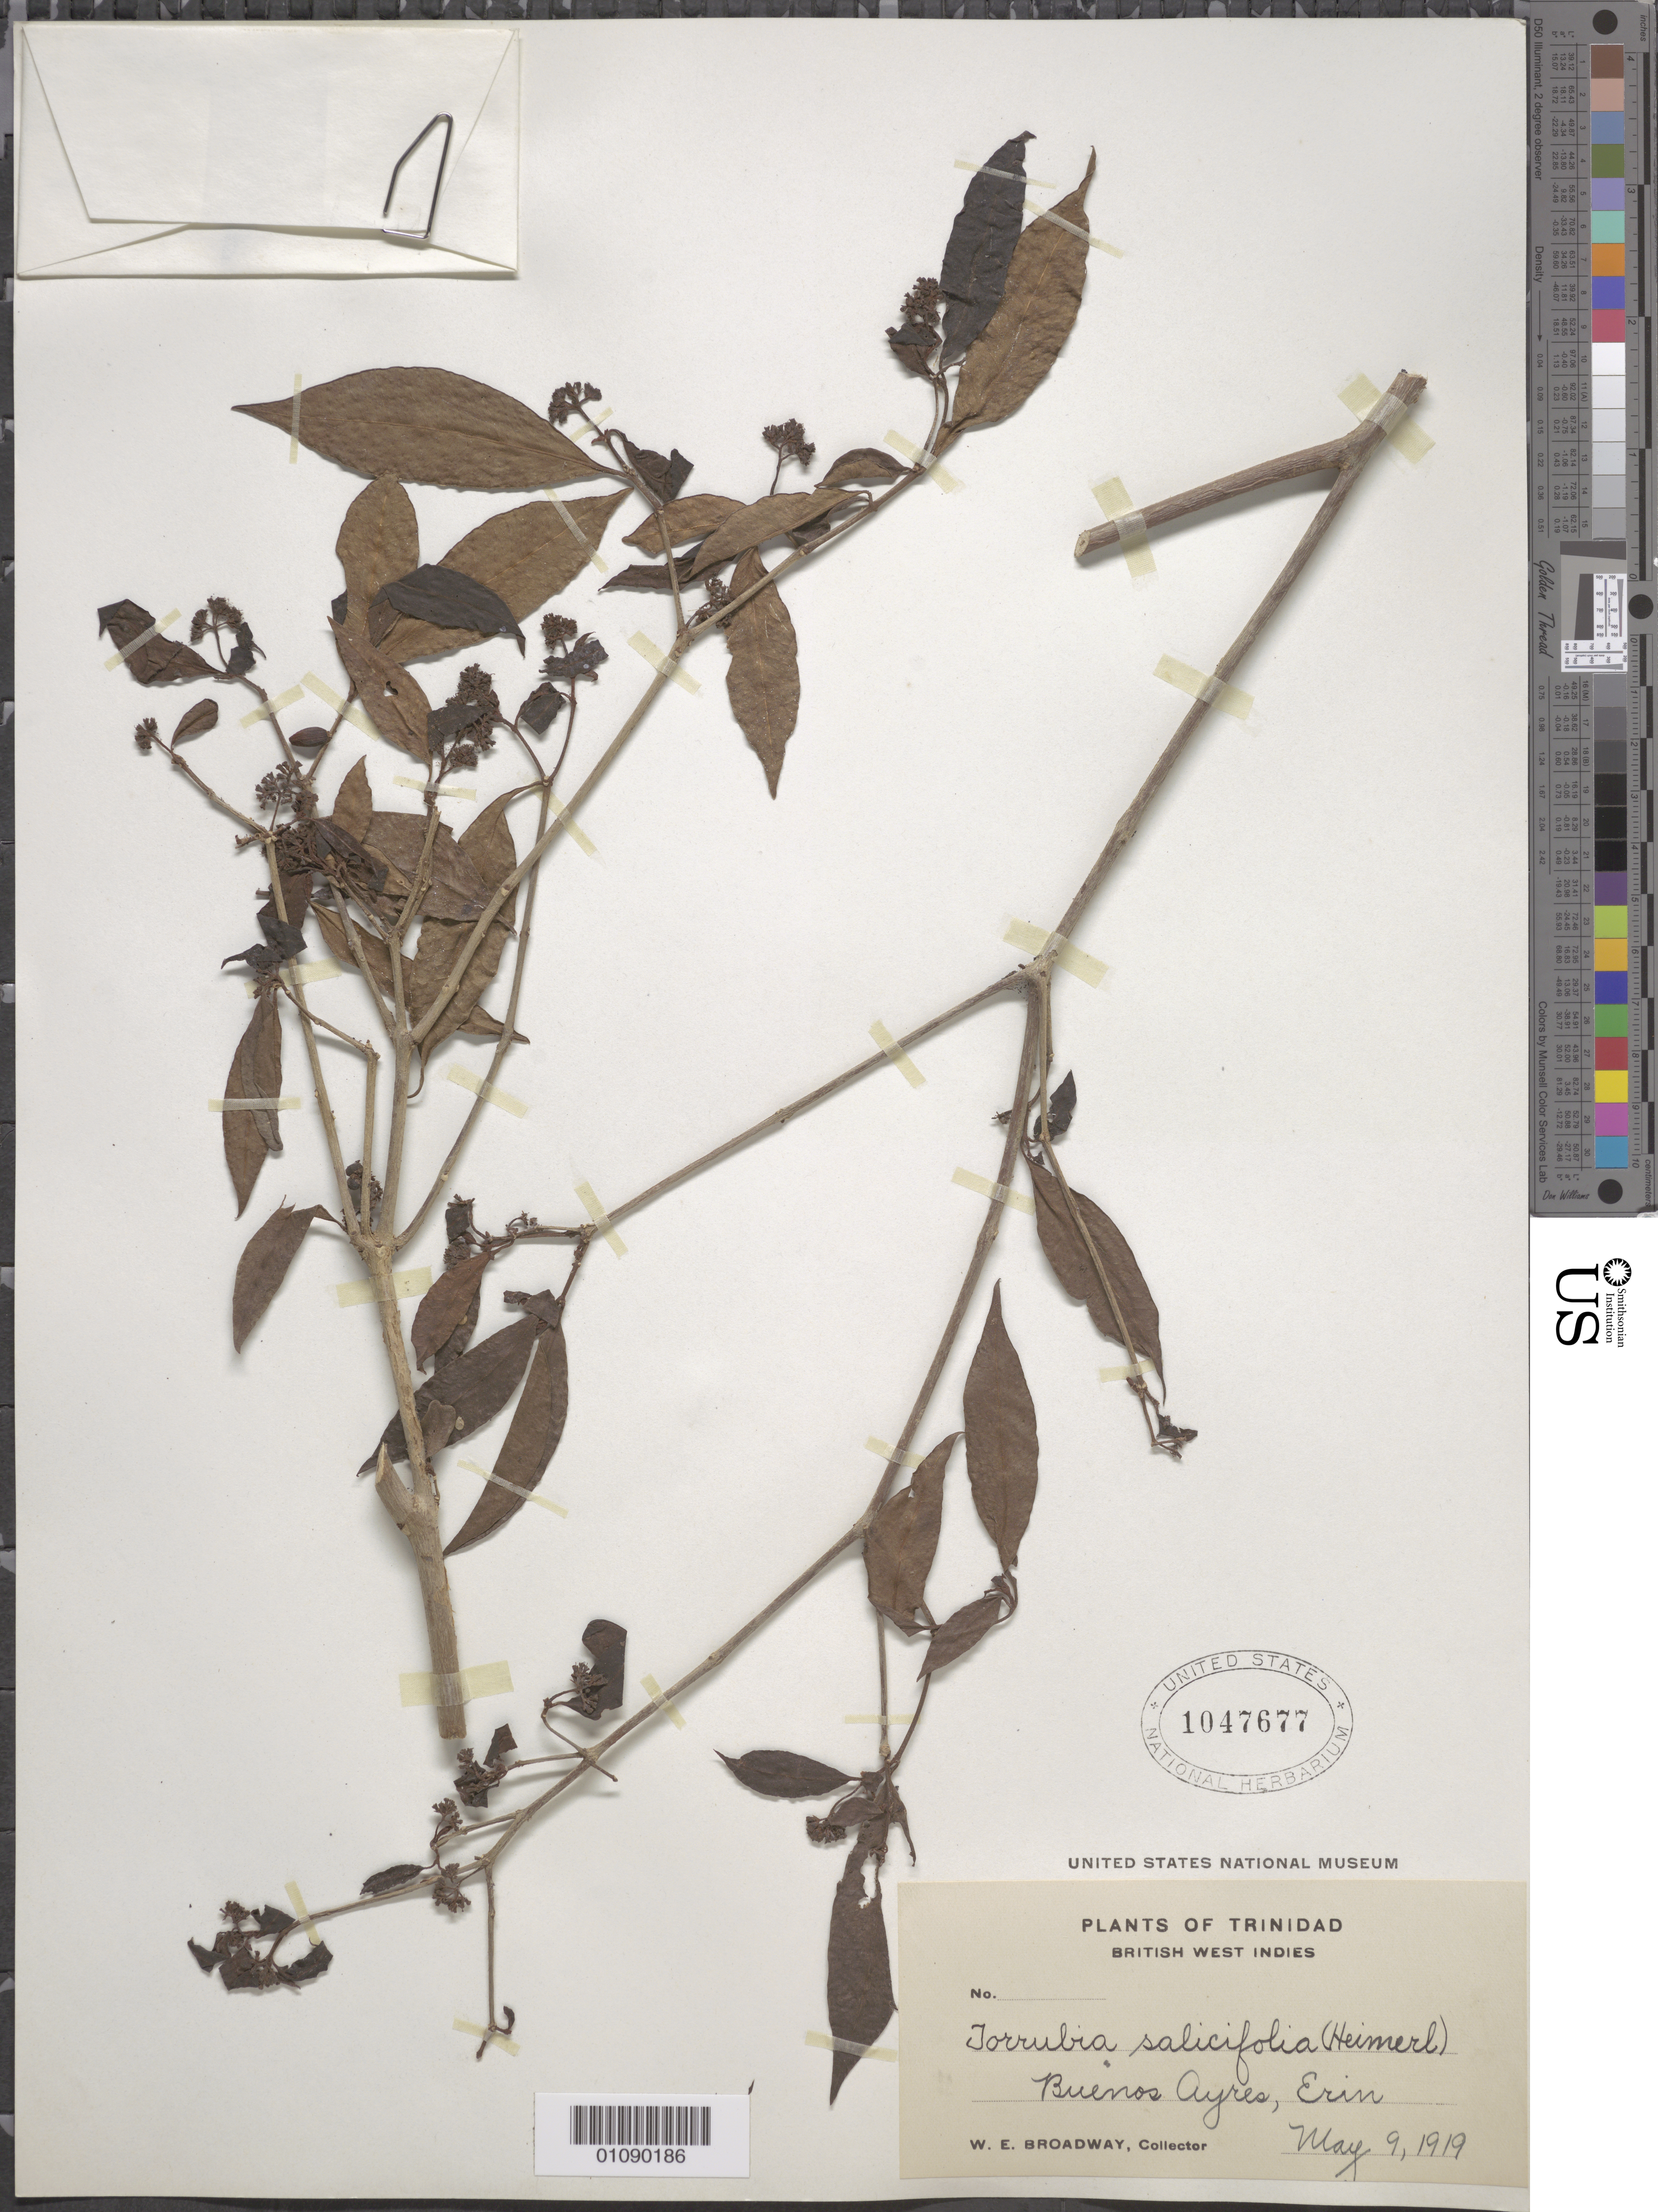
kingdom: Plantae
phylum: Tracheophyta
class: Magnoliopsida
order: Caryophyllales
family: Nyctaginaceae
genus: Guapira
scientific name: Guapira salicifolia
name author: (Heimerl) Lundell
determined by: Strong, Mark T., (BOT), Smithsonian Institution - National Museum of Natural History (UNITED STATES)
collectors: W. E. Broadway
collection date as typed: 09 May 1919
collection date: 1919-05-09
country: Trinidad and Tobago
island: Trinidad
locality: Buenos Ayres, Erin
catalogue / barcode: US 1047677